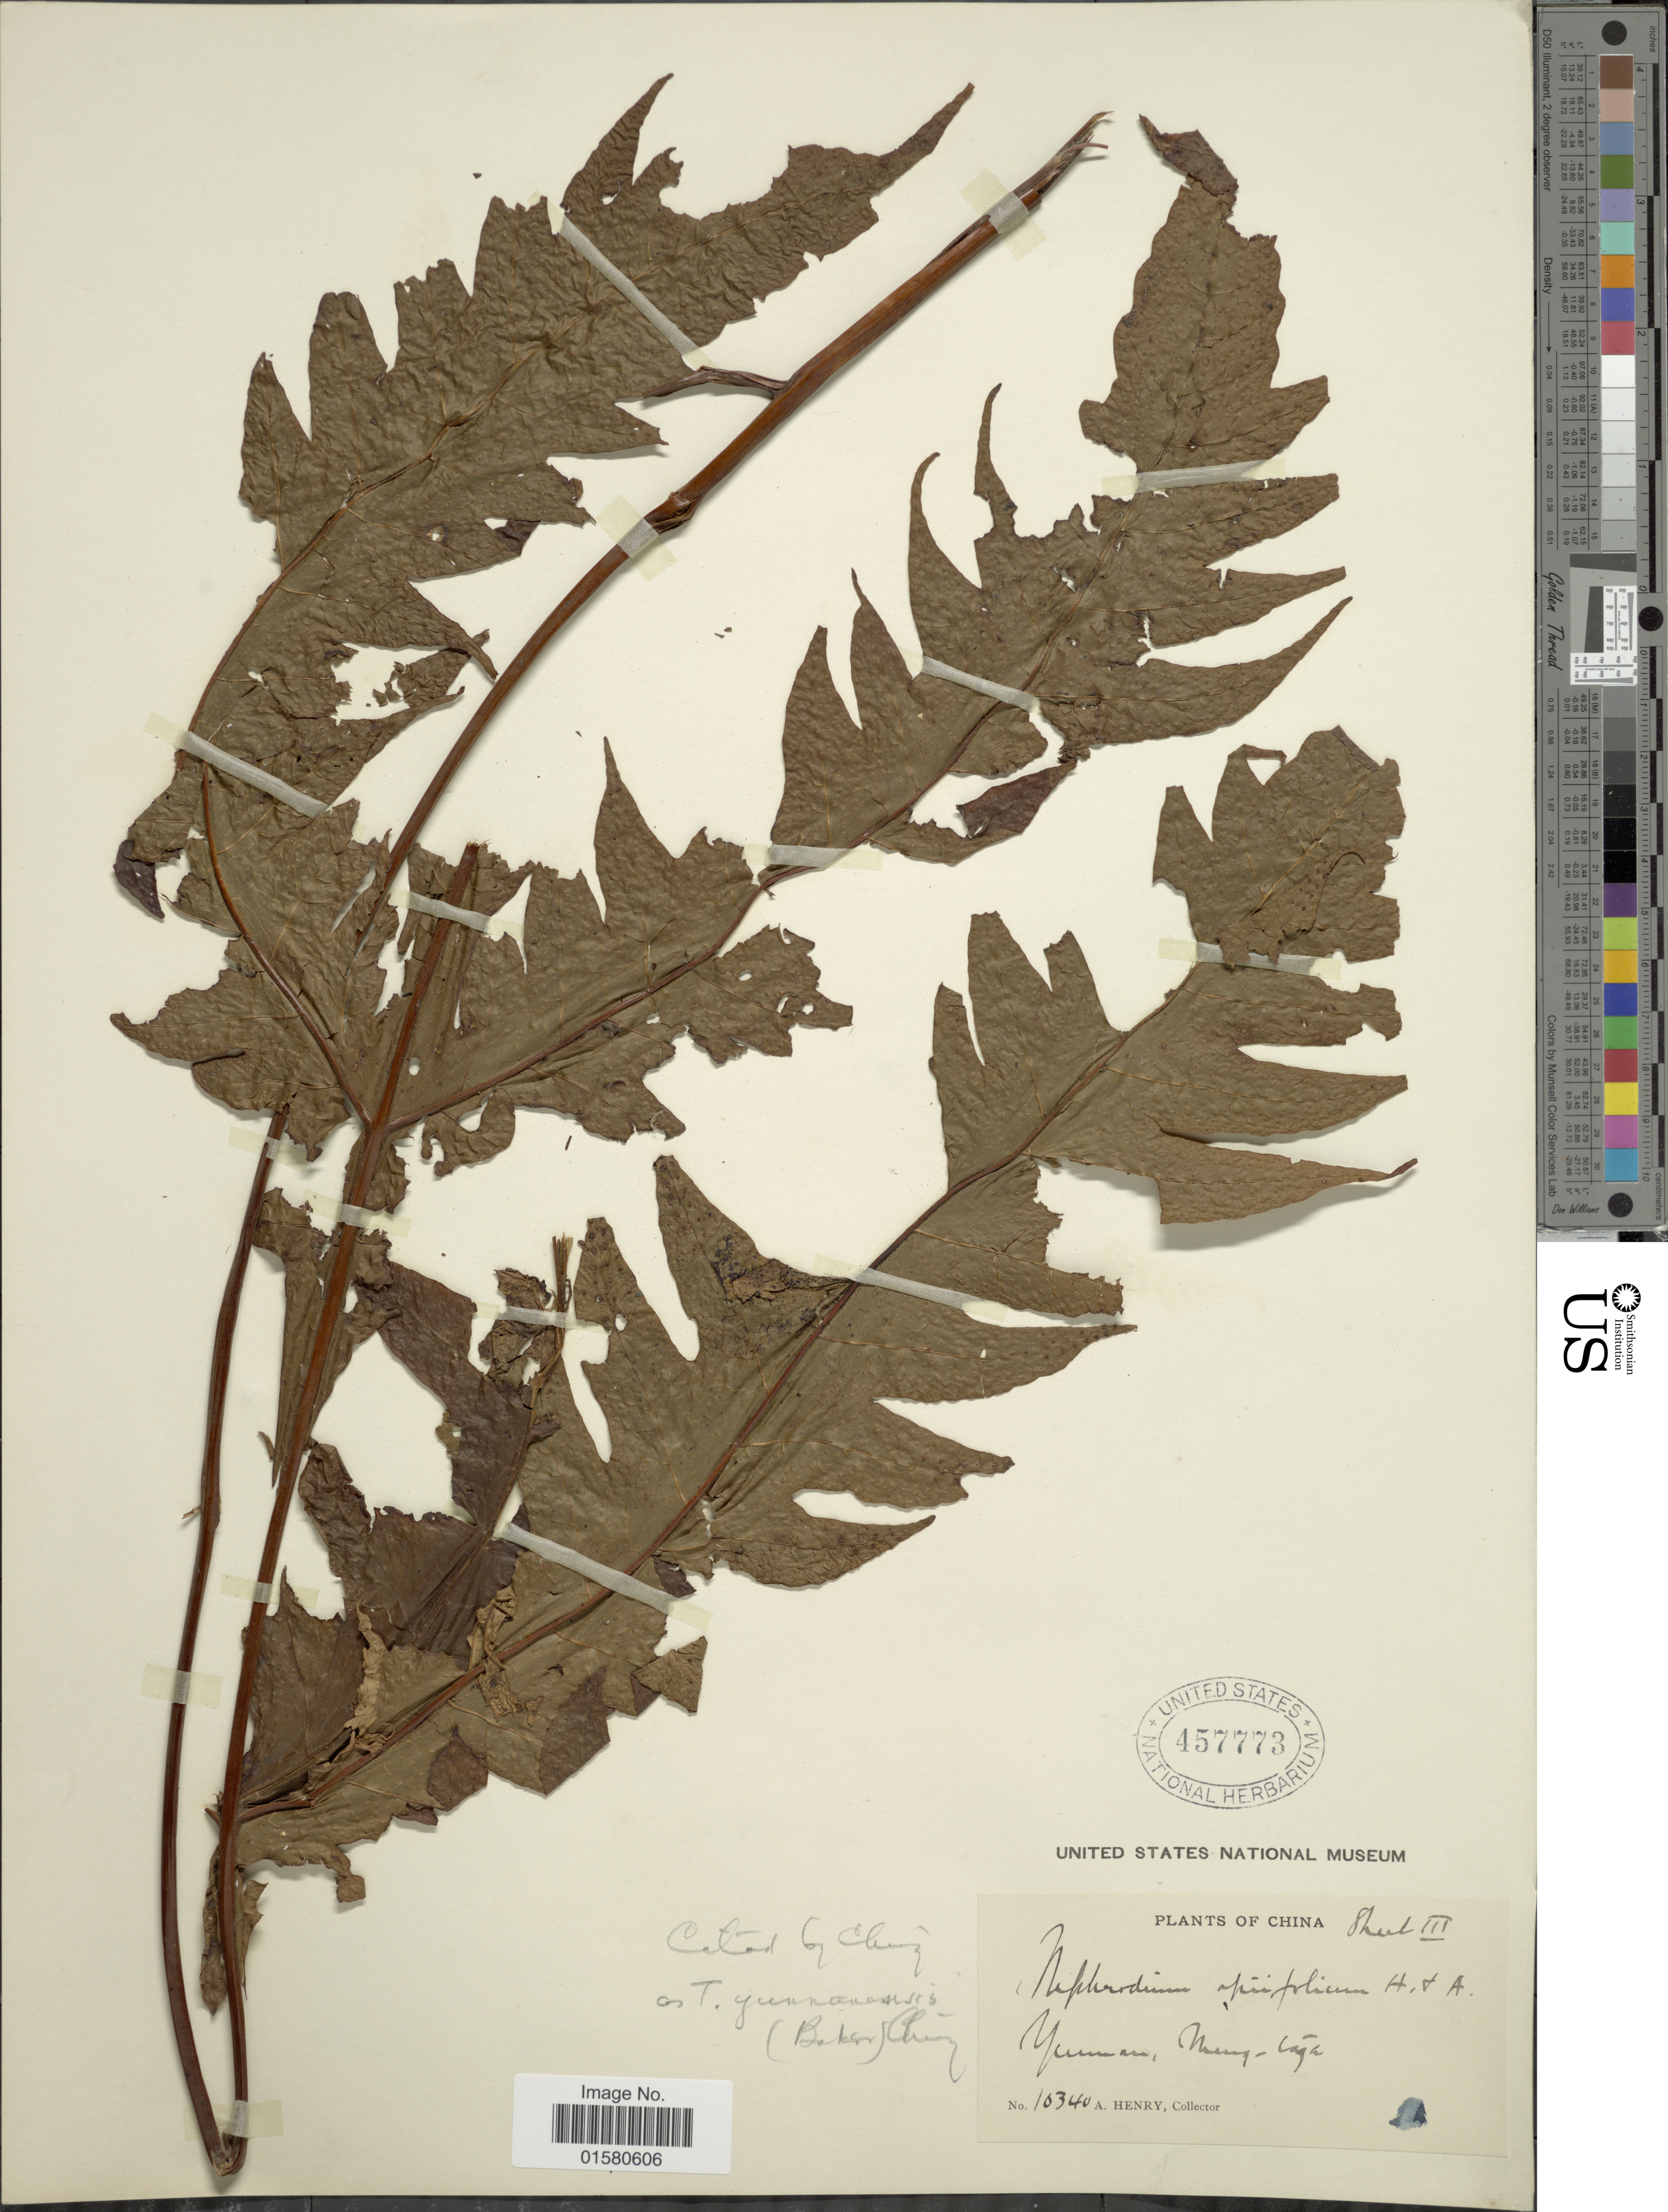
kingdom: Plantae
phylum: Tracheophyta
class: Polypodiopsida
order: Polypodiales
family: Tectariaceae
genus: Tectaria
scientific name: Tectaria yunnanensis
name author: (Baker) Ching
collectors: A. Henry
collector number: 10340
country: China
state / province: Yunnan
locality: Mengtze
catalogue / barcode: US 457773